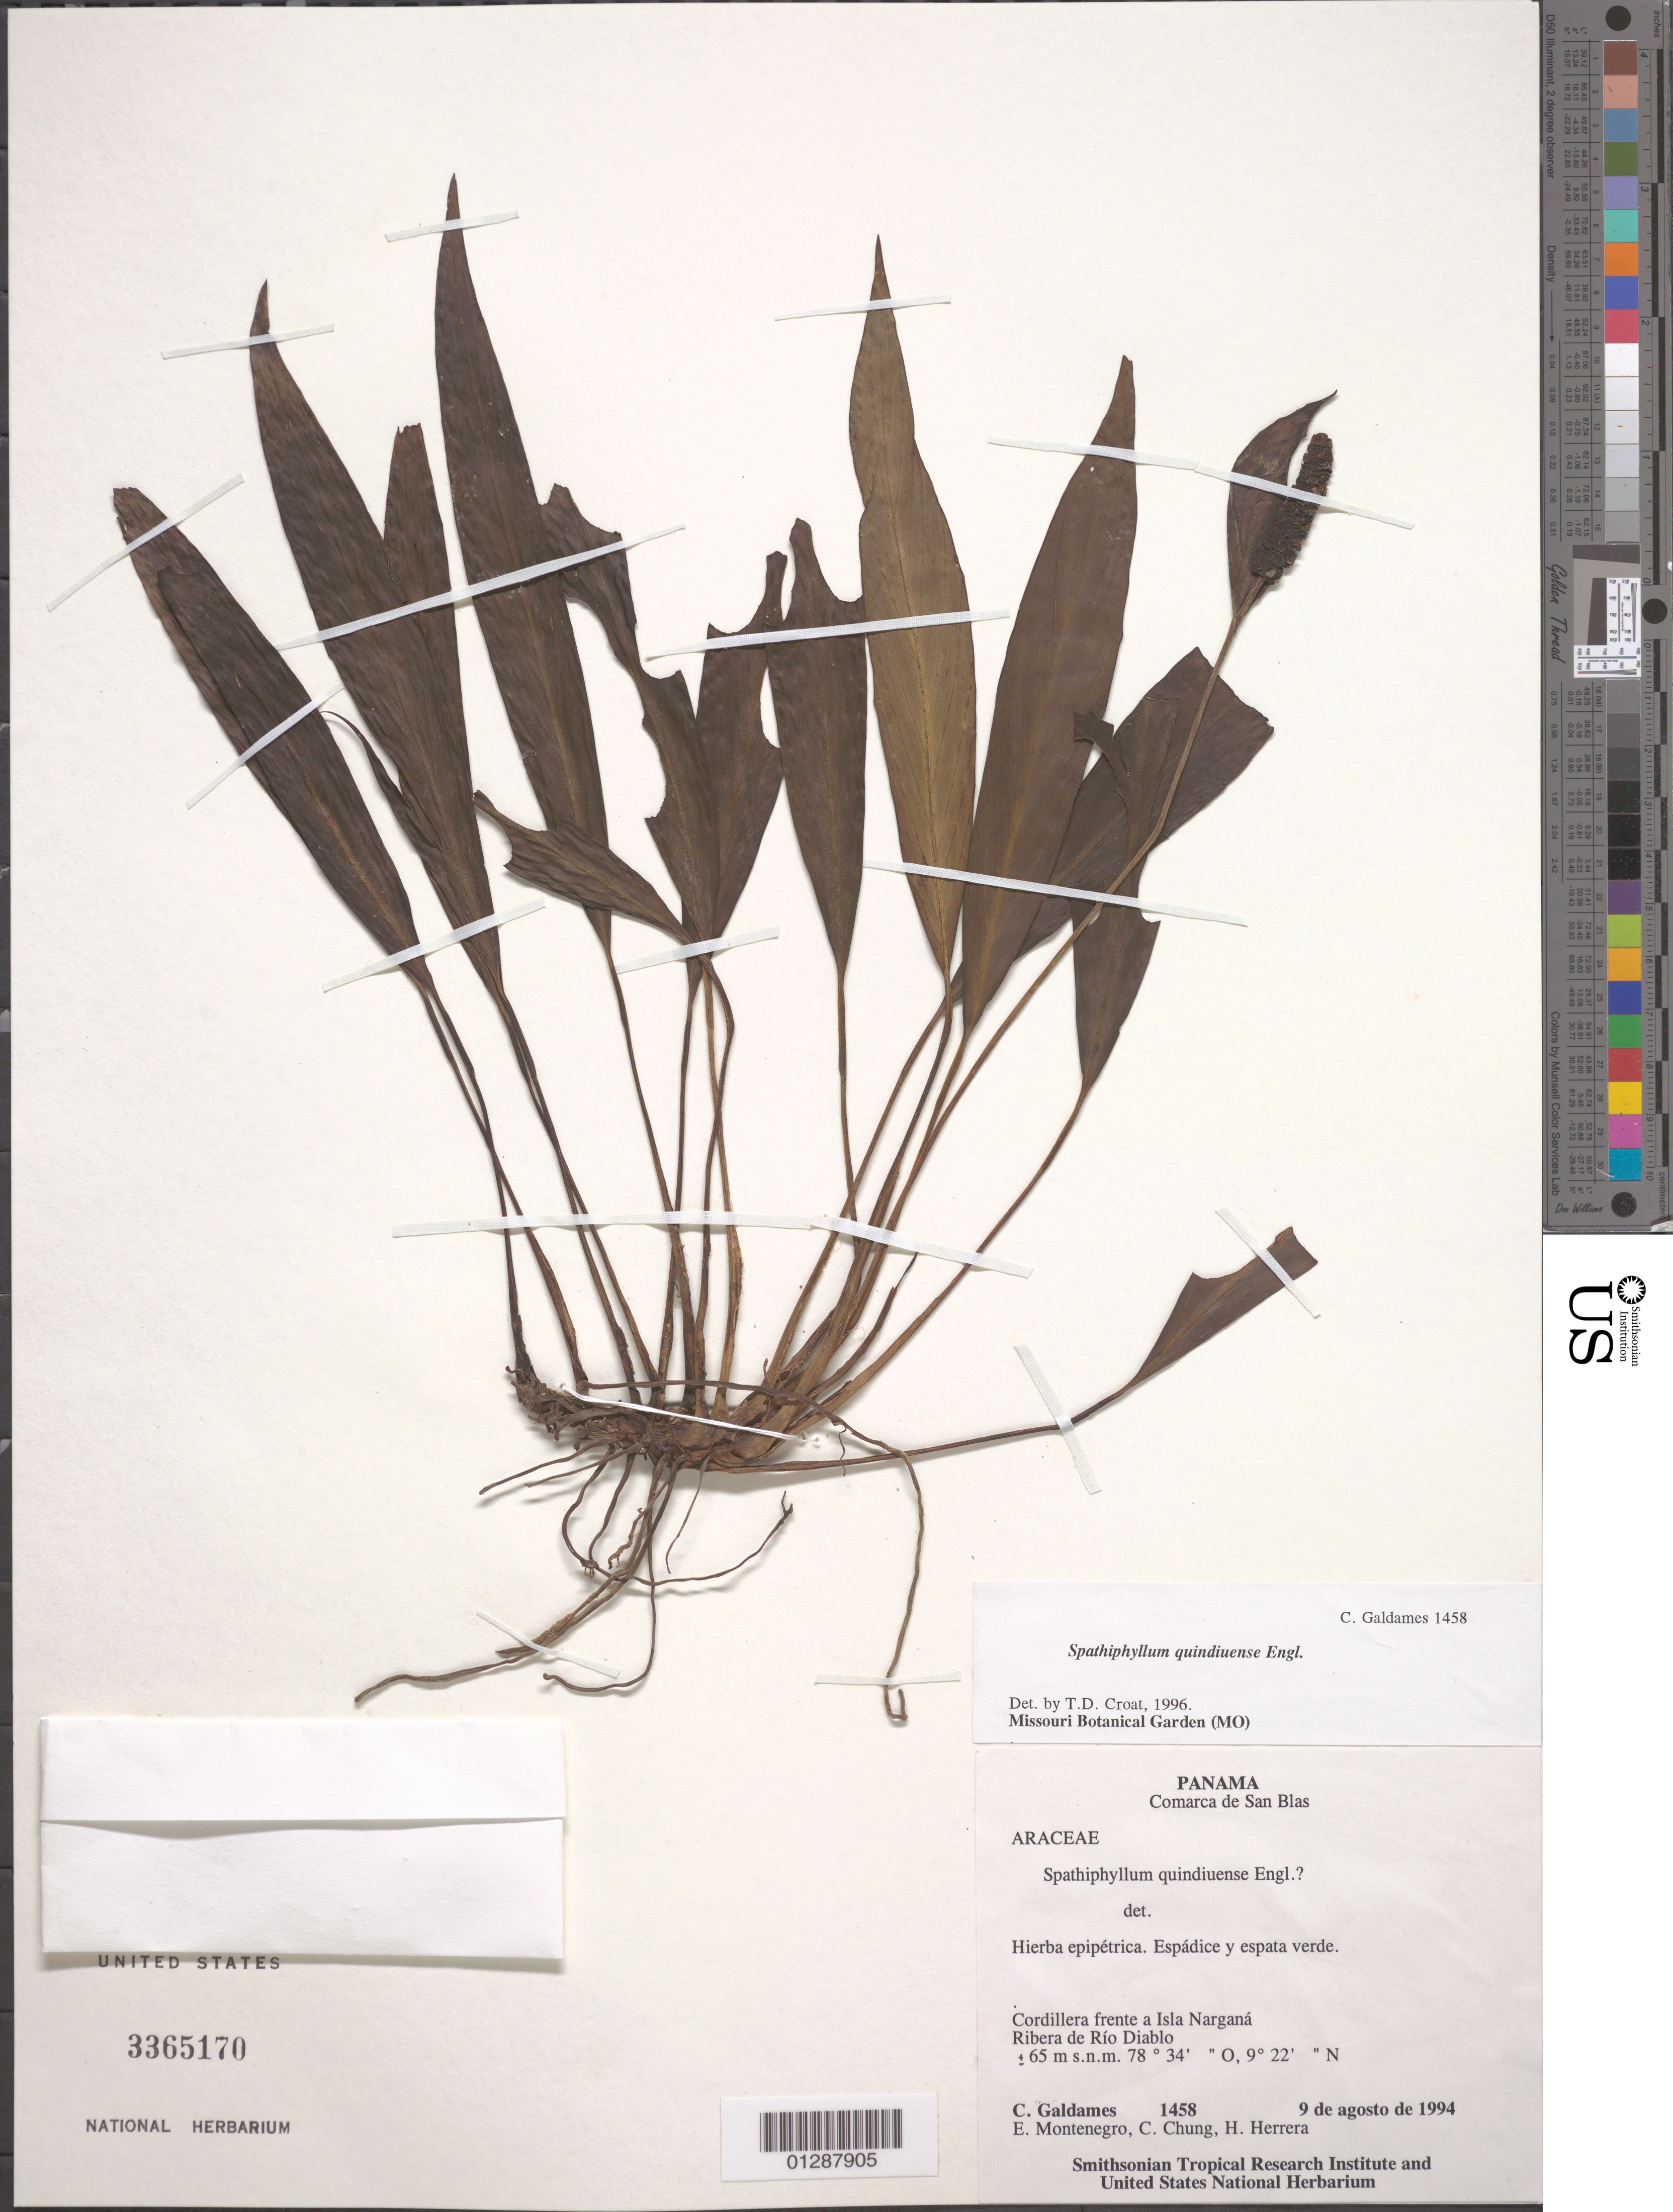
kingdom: Plantae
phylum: Tracheophyta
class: Liliopsida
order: Alismatales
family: Araceae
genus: Spathiphyllum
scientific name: Spathiphyllum quindiuense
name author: Engl.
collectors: C. Galdames, E. Montenegro, C. Chung & H. Herrera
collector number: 1458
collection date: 1994-08-09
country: Panama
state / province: Kuna Yala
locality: Comarca de San Blas. Cordillera frente a Isla Narganá. Ribera de Río Diablo.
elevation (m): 65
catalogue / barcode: US 3365170